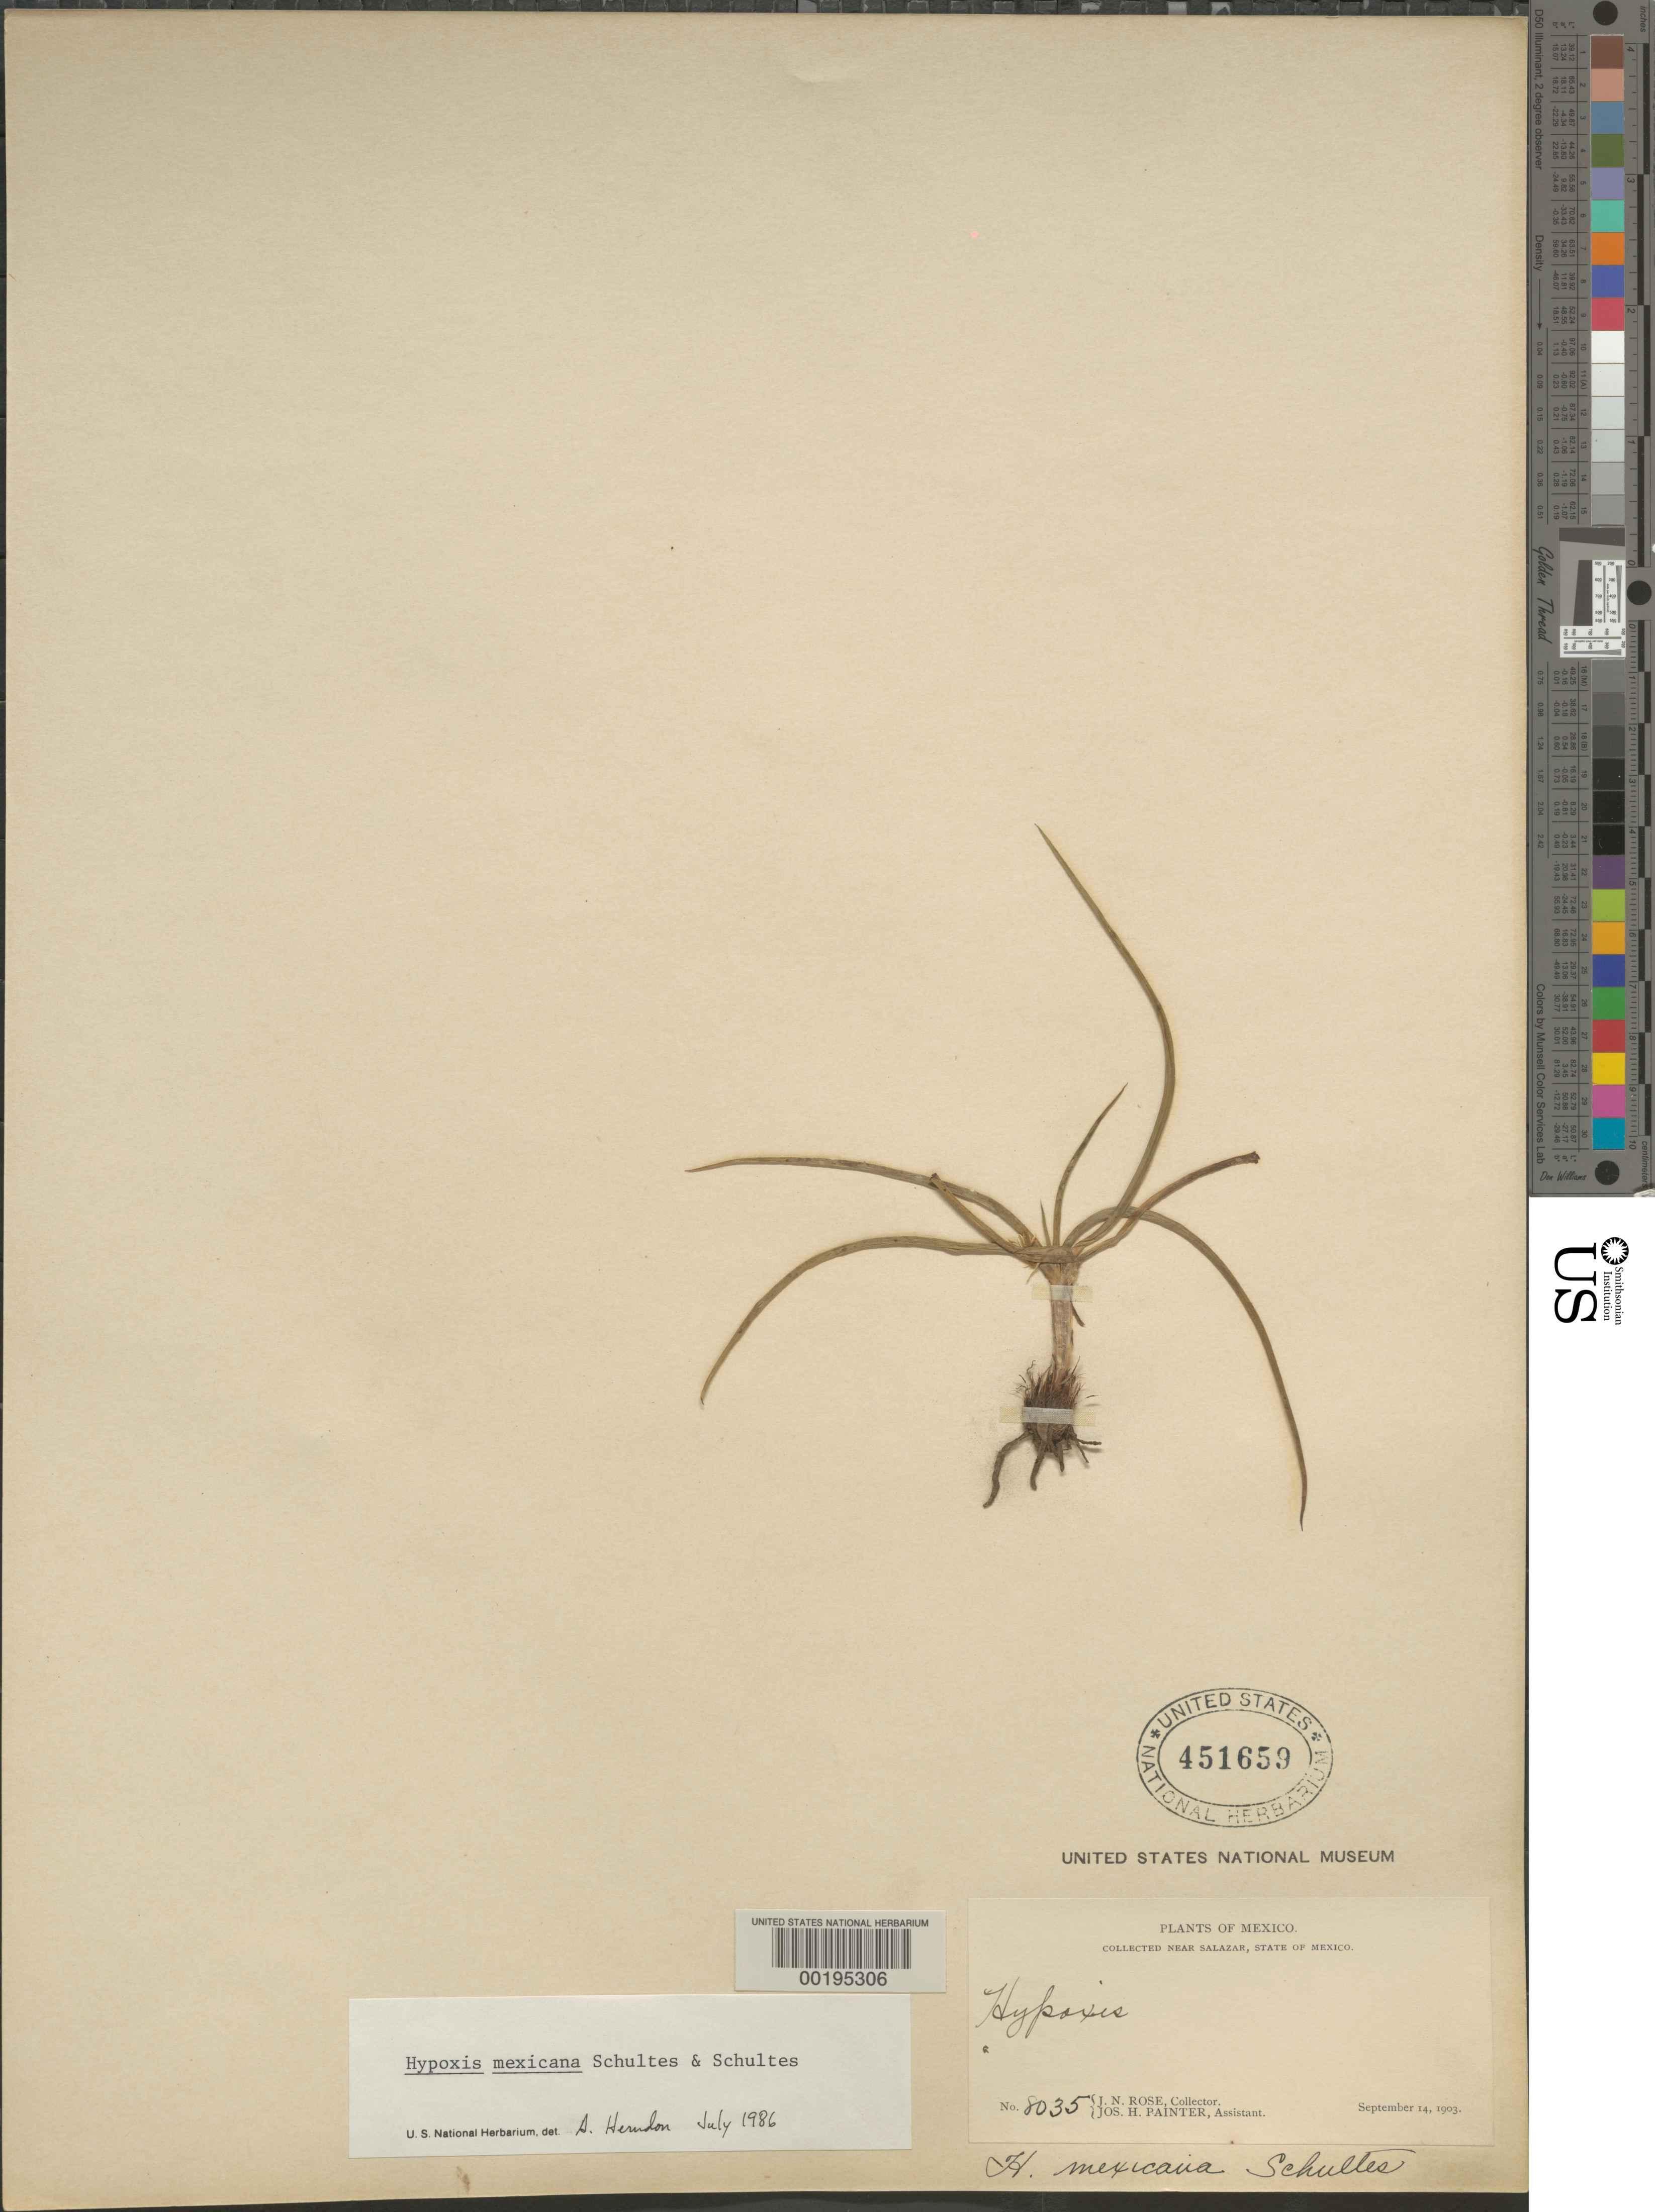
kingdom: Plantae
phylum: Tracheophyta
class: Liliopsida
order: Asparagales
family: Hypoxidaceae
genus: Hypoxis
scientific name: Hypoxis mexicana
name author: Schult. & Schult. f.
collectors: J. N. Rose & J. H. Painter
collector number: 8035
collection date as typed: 14 Sep 1903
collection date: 1903-09-14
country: Mexico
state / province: México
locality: Near Salazar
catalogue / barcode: US 451659